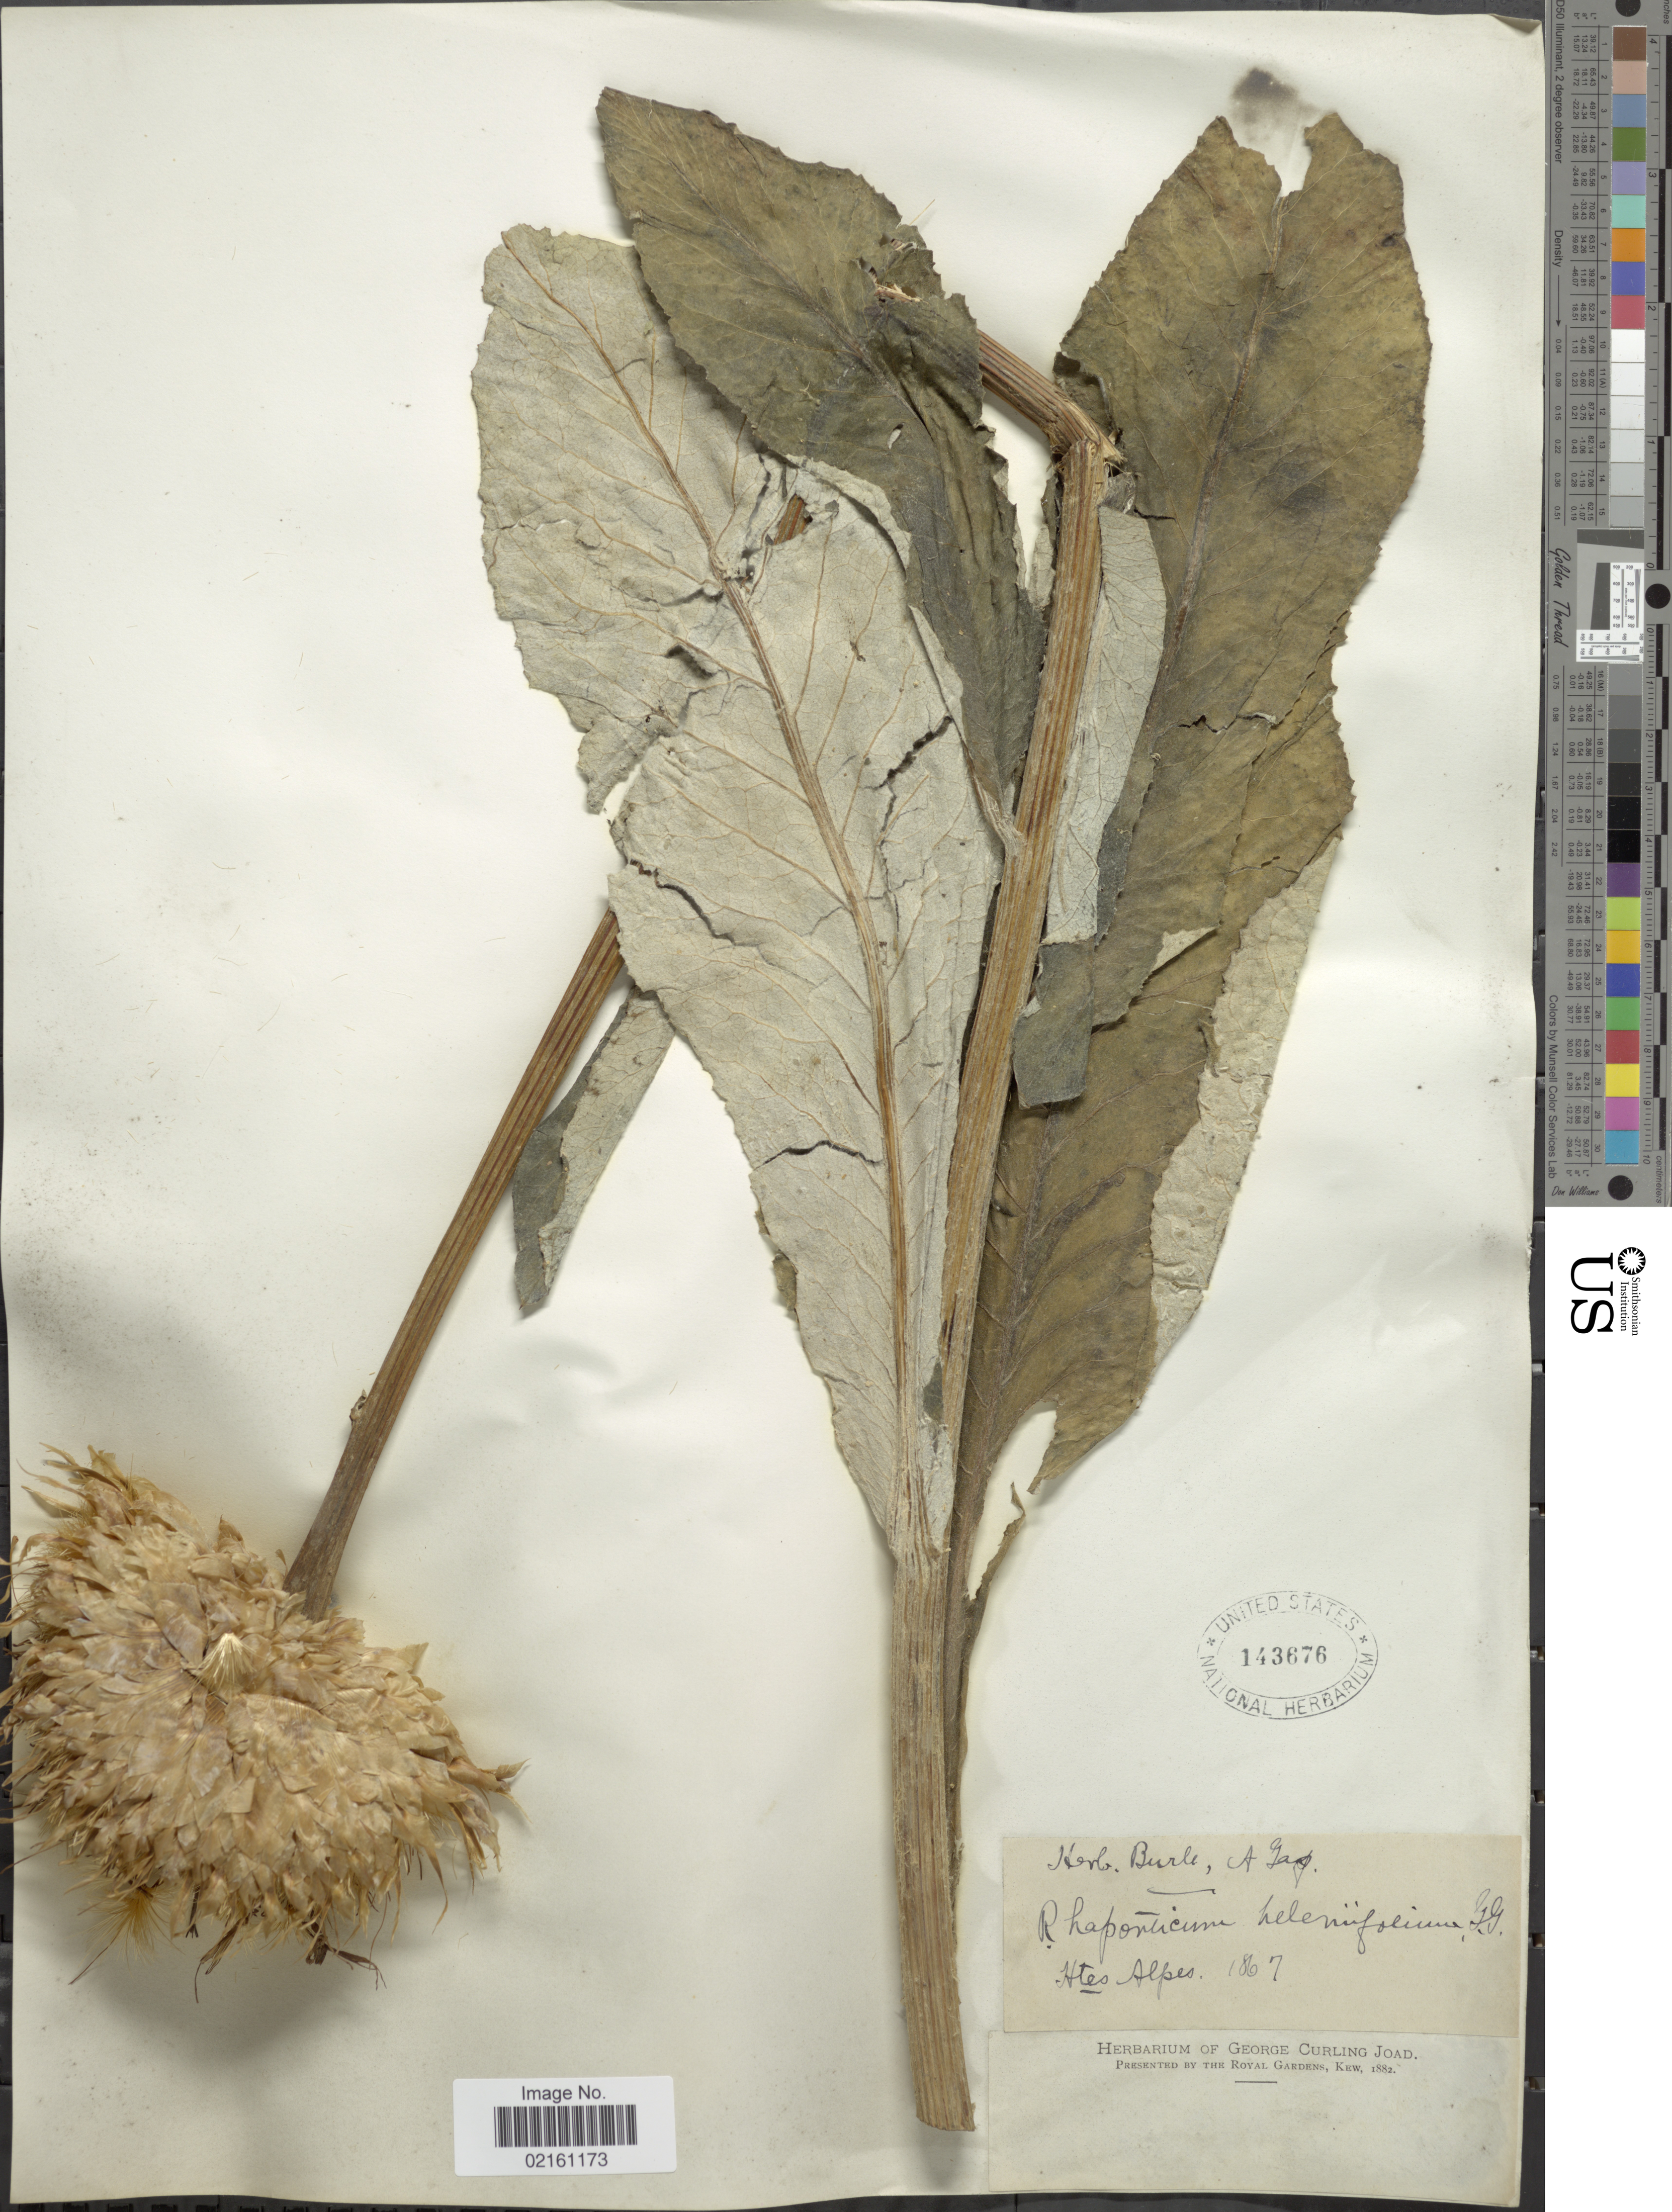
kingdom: Plantae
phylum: Tracheophyta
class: Magnoliopsida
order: Asterales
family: Asteraceae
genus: Rhaponticum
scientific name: Rhaponticum heleniifolium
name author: Gren. & Godr.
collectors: ex herb. Burle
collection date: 1867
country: France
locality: Htes Alpes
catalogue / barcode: US 143676